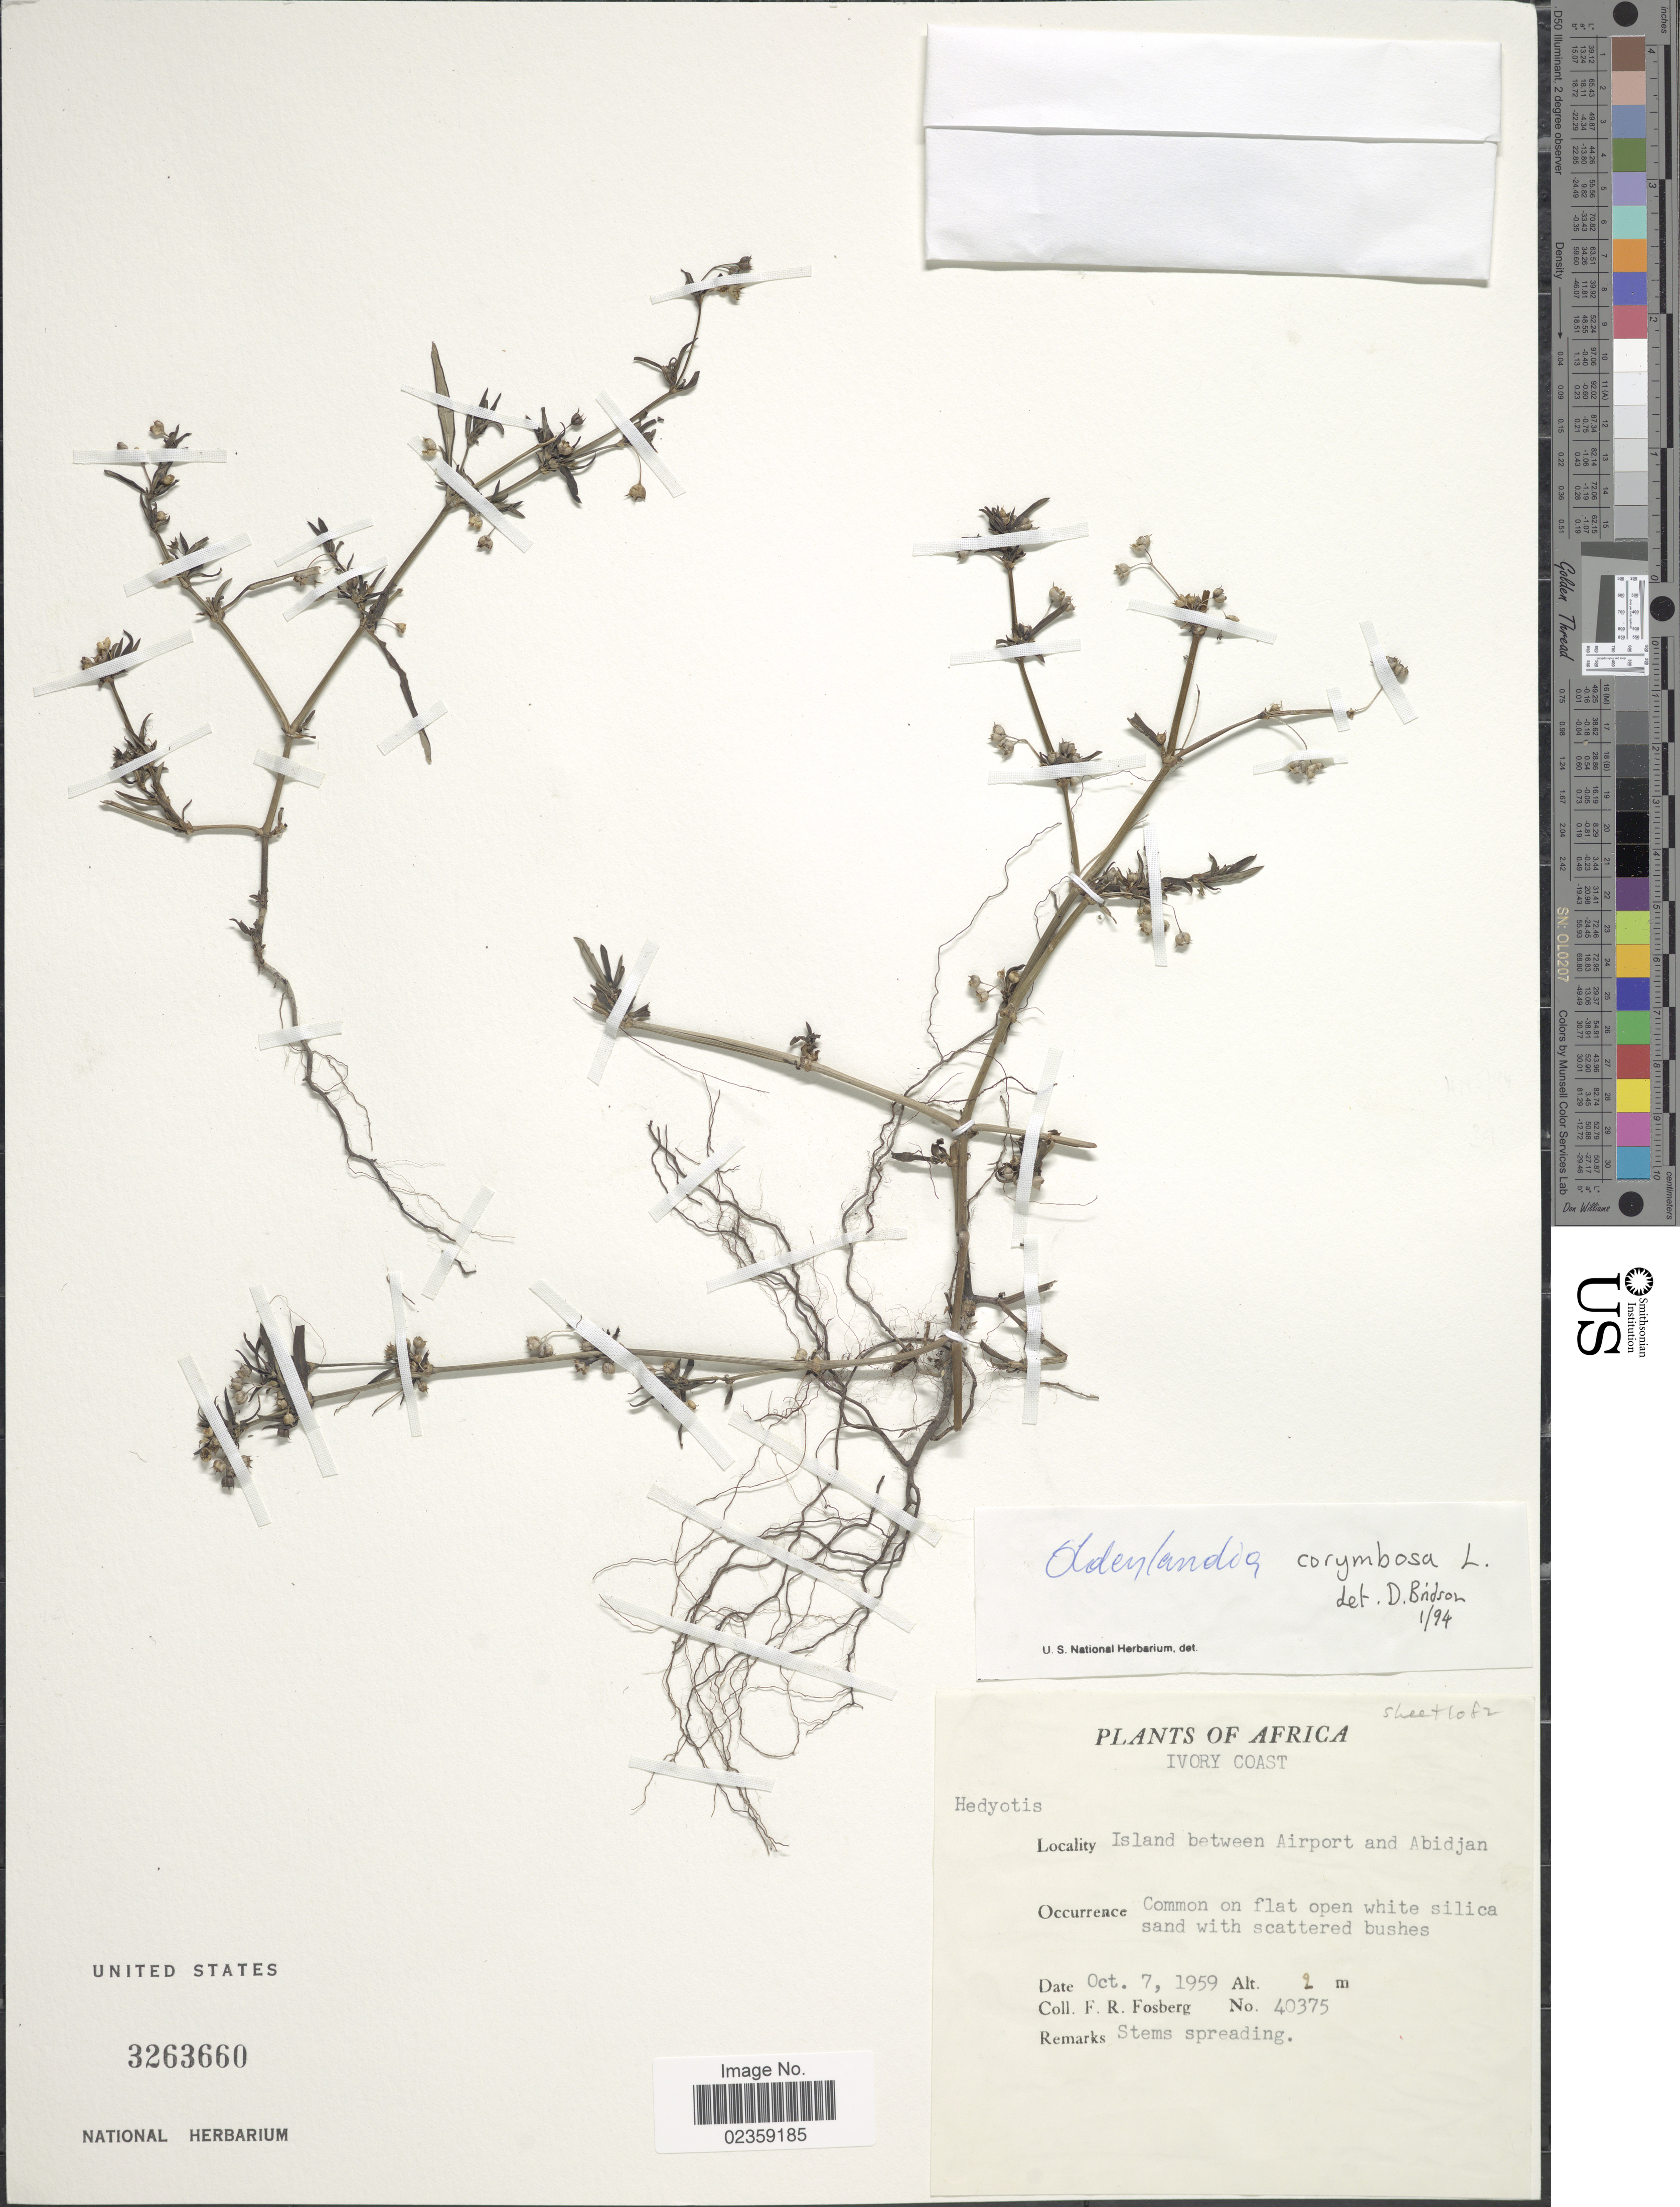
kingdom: Plantae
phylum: Tracheophyta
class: Magnoliopsida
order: Gentianales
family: Rubiaceae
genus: Oldenlandia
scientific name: Oldenlandia corymbosa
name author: L.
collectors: F. R. Fosberg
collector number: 40375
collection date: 1959-10-07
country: Ivory Coast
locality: Island between Airport and Abidjan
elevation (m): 2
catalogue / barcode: US 3263660